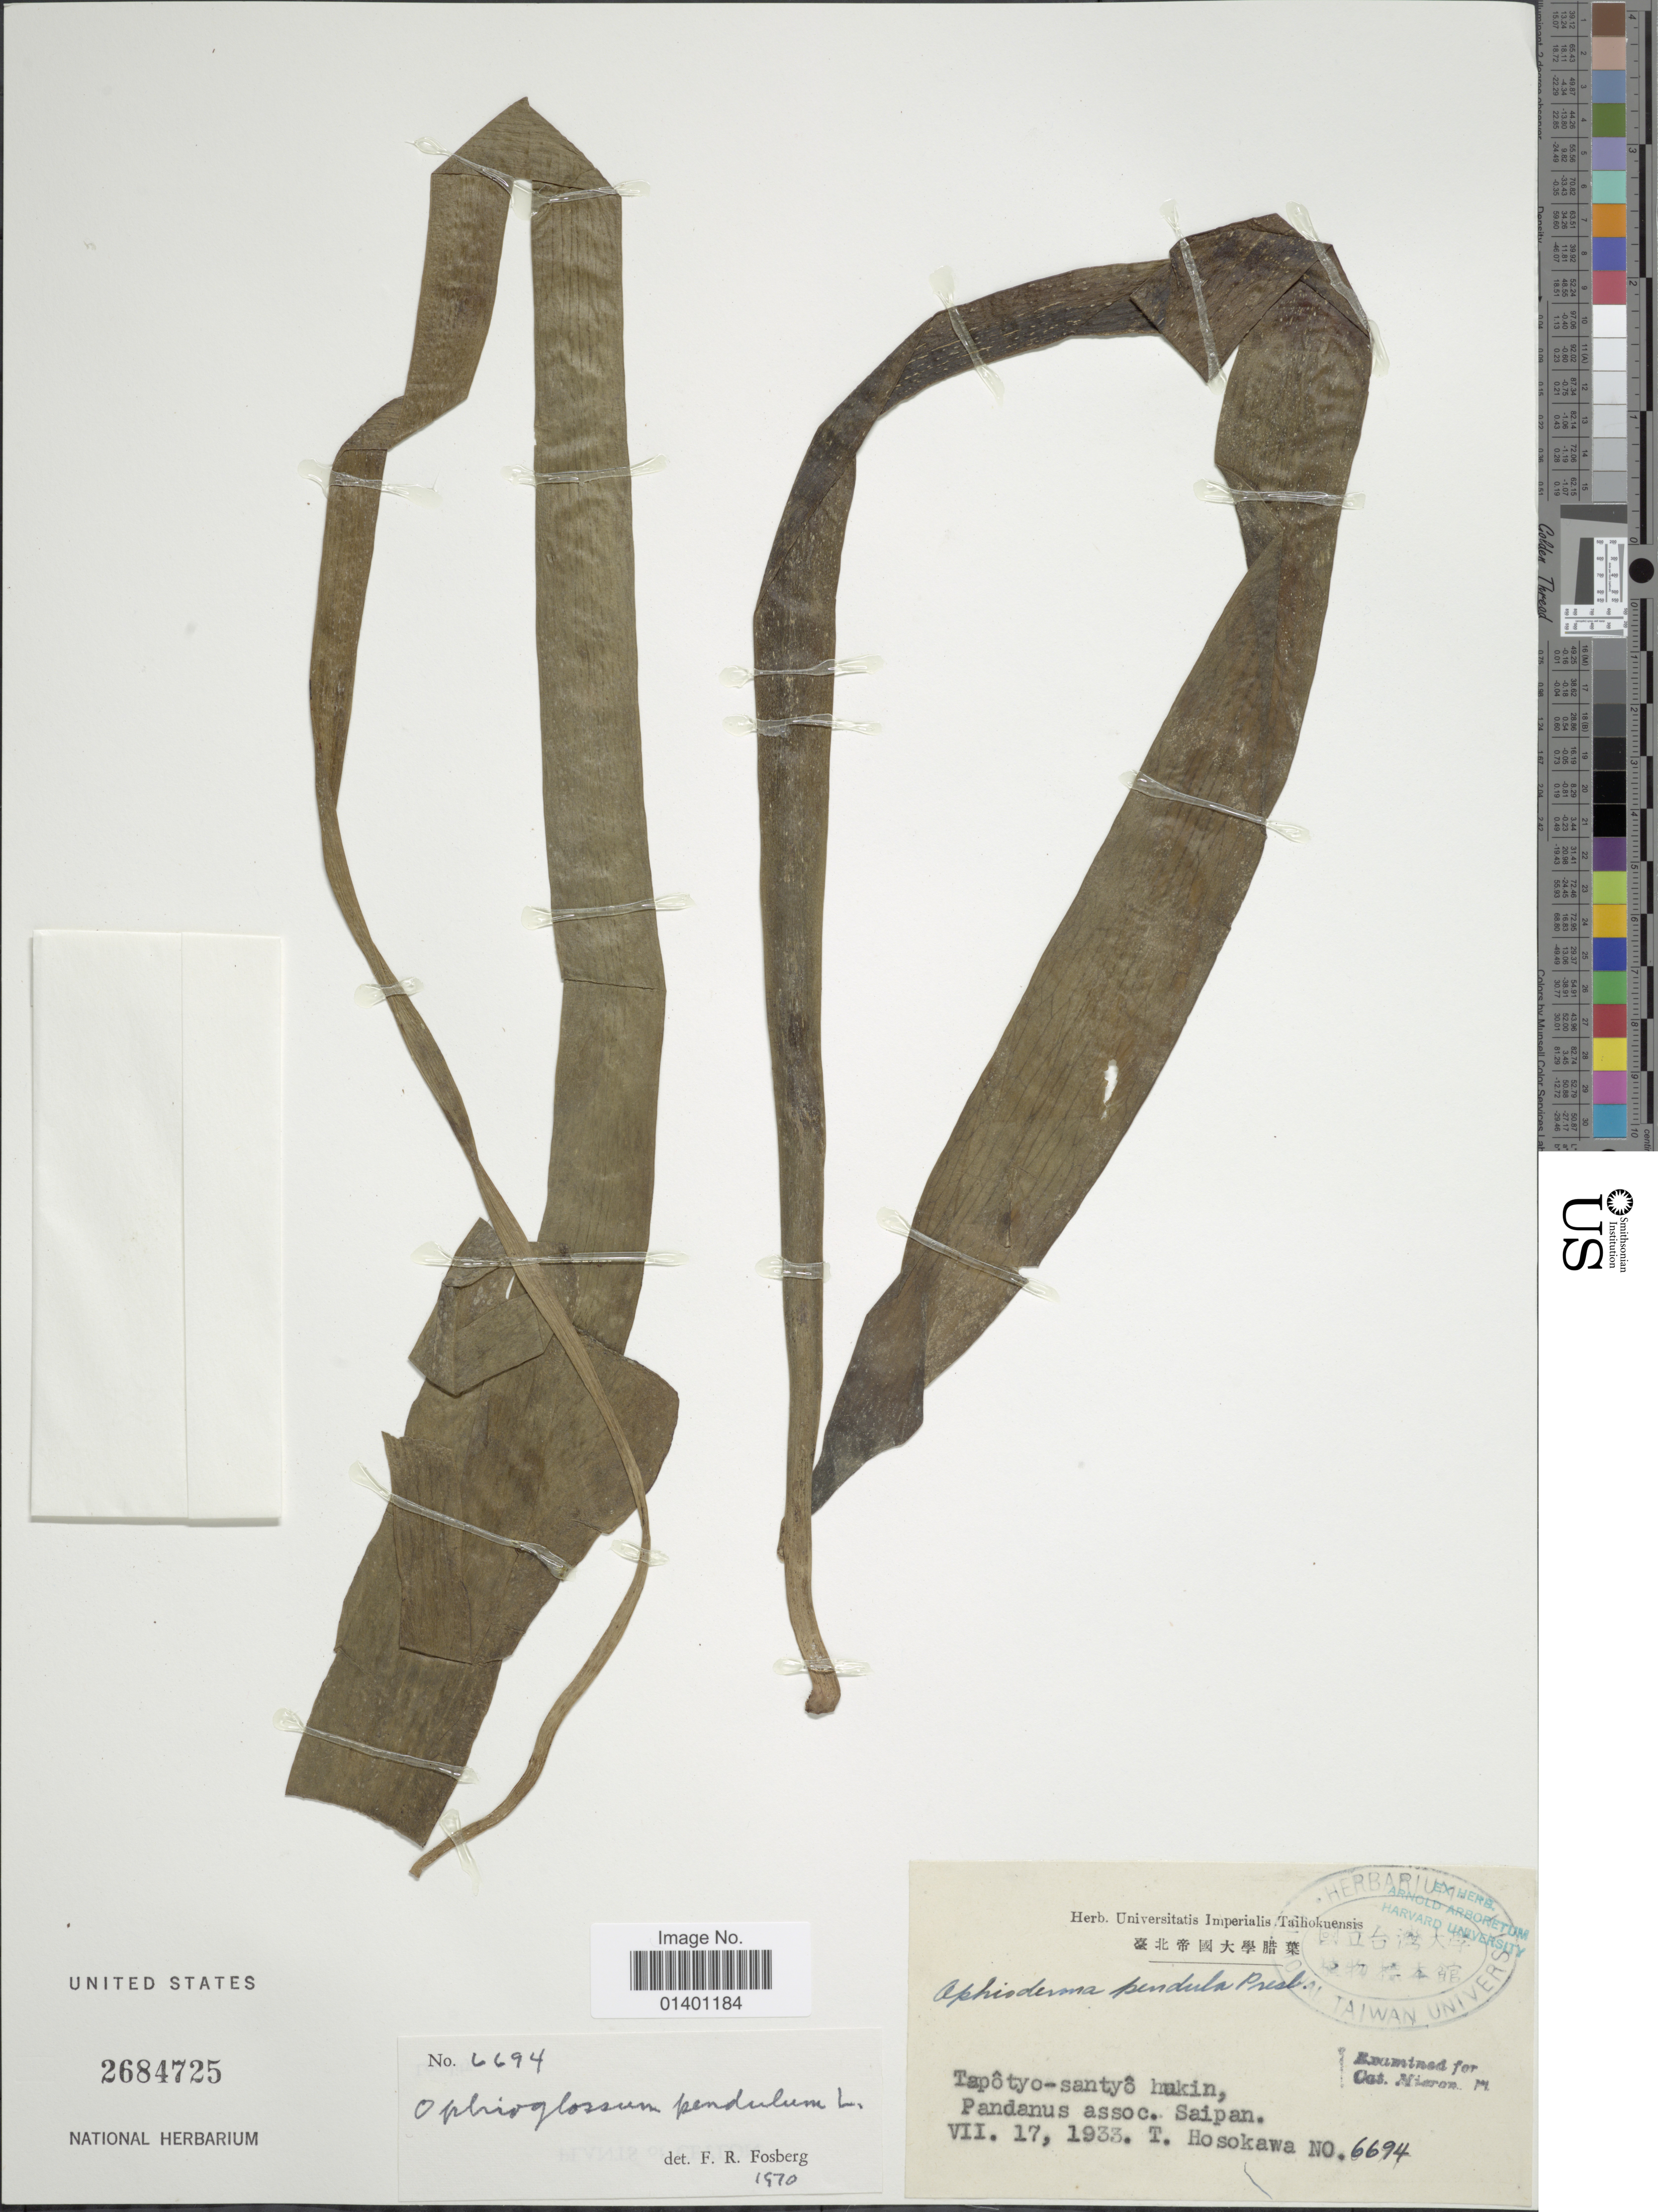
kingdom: Plantae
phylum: Tracheophyta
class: Polypodiopsida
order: Ophioglossales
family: Ophioglossaceae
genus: Ophioglossum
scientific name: Ophioglossum pendulum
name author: L.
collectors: T. Hosokawa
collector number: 6694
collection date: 1933-07-17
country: Northern Mariana Islands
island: Saipan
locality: Tapôtyo-santyô hukin Pandanus assoc. Saipan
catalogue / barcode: US 2684725